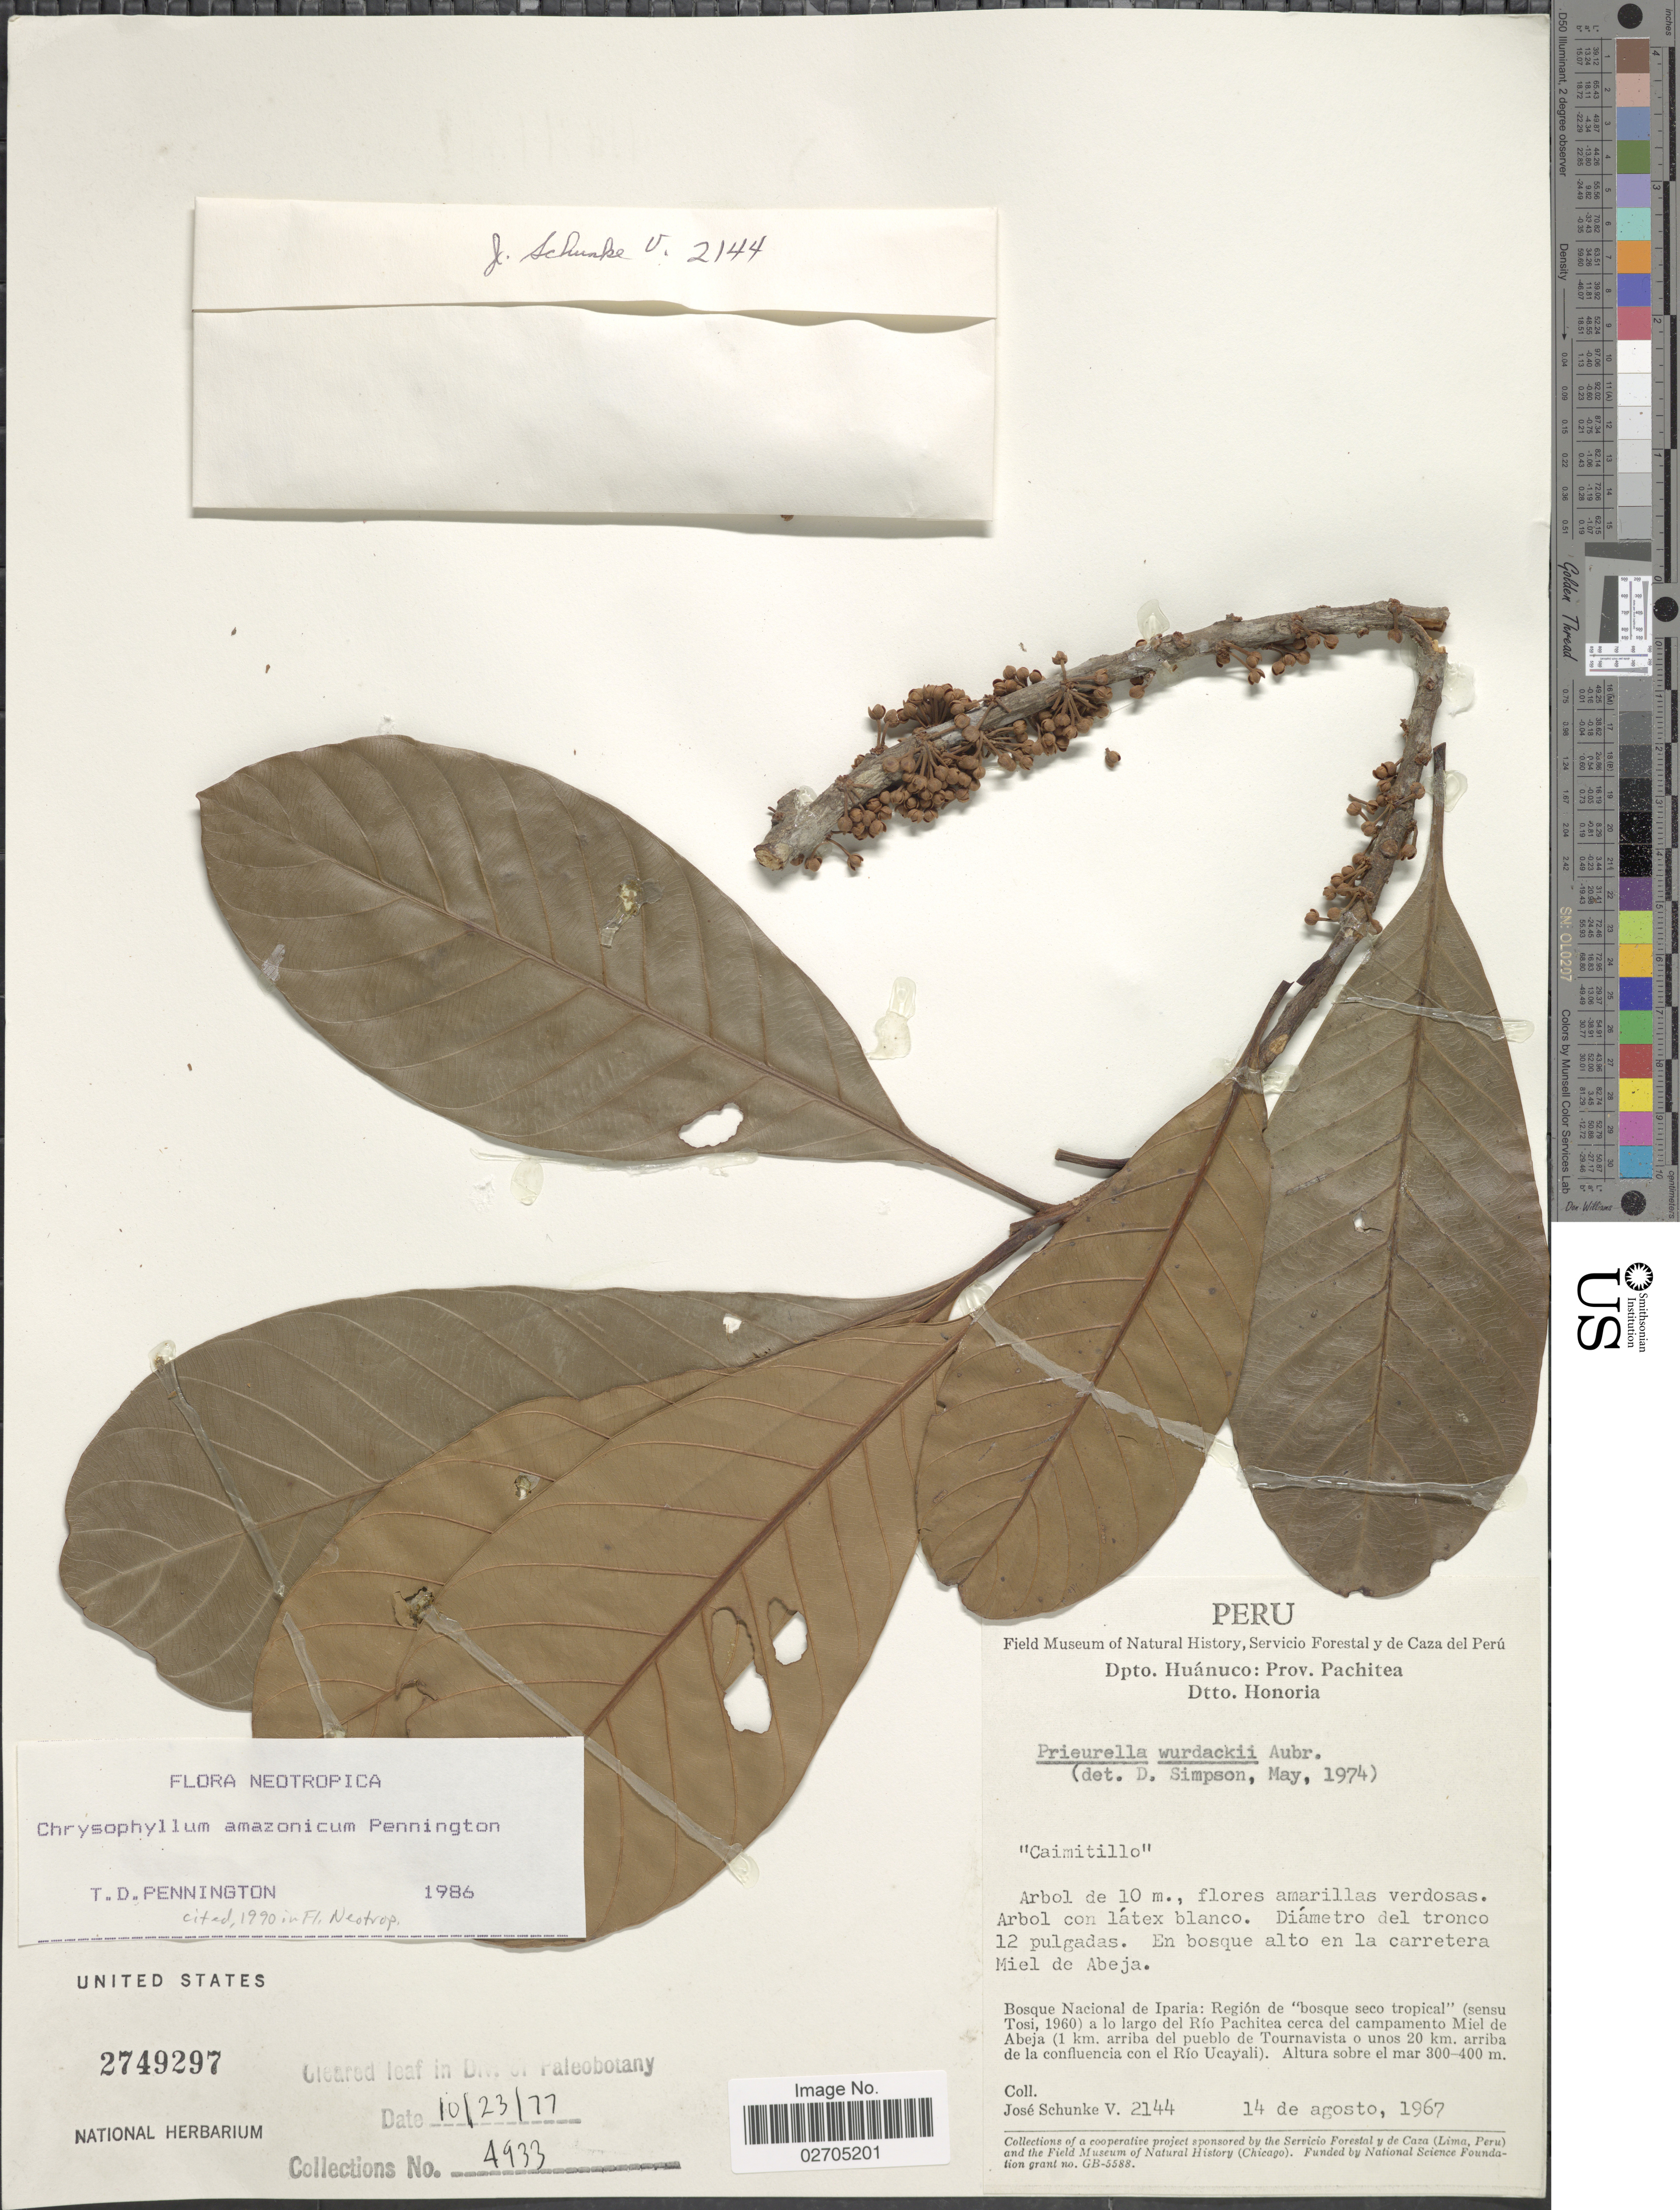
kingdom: Plantae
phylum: Tracheophyta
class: Magnoliopsida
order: Ericales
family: Sapotaceae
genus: Chrysophyllum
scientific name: Chrysophyllum amazonicum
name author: T.D. Penn.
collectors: J. Schunke Vigo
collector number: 2144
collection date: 1967-08-14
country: Peru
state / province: Huánuco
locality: Prov. Pachitea, Dtto. Honoria, en bosque alto en la carretra Miel de Abeja, Bosque Nacional de Iparia: Region de "bosque seco tropical"(sensu Tosi, 1960) a lo largo del Rio Pachitea cerca del campamento Miel de Abeja (1 km. arriba del pueblo de Tournavista o unos 20 km. arriba de la confluencia con el Rio Uyacali).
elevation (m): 300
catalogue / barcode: US 2749297